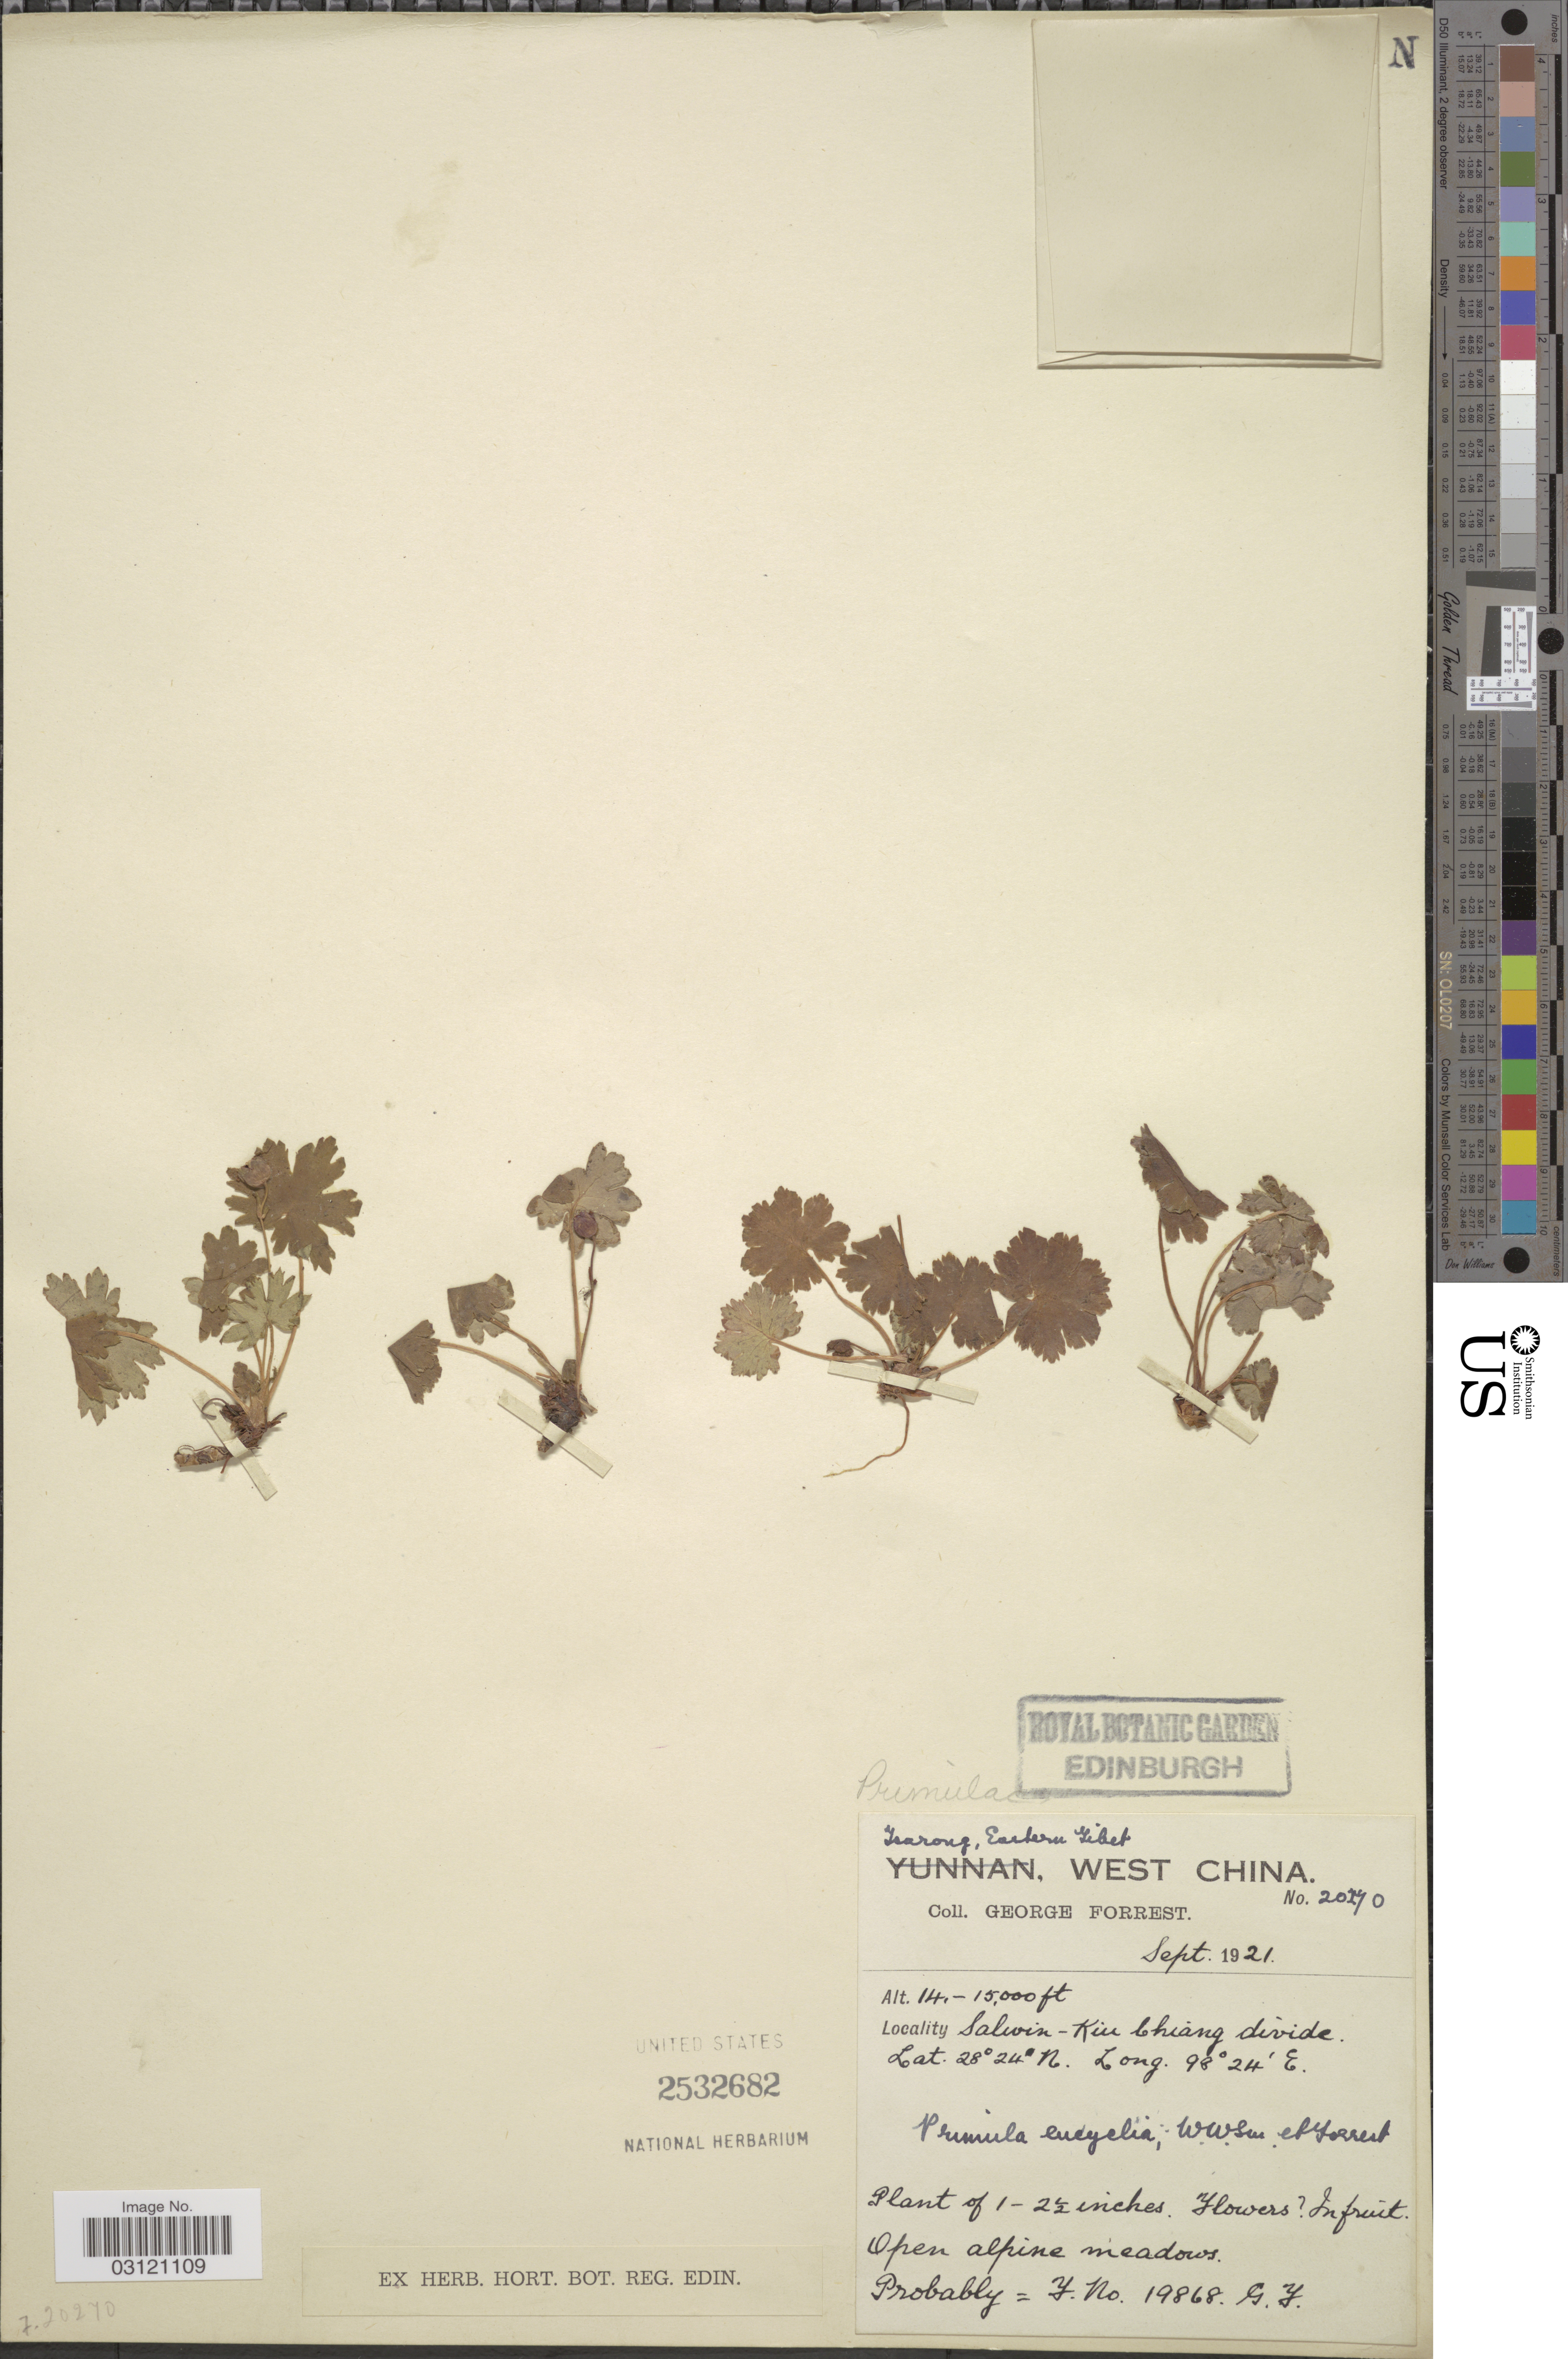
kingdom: Plantae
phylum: Tracheophyta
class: Magnoliopsida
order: Ericales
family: Primulaceae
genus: Primula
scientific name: Primula eucyclia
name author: W.W. Sm. & Forrest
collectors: G. Forrest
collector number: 20270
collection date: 1921-09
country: China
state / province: Xizang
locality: Tsarong, Eastern Tibet. Salwin - kiu Chiang divide.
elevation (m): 4267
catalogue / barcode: US 2532682